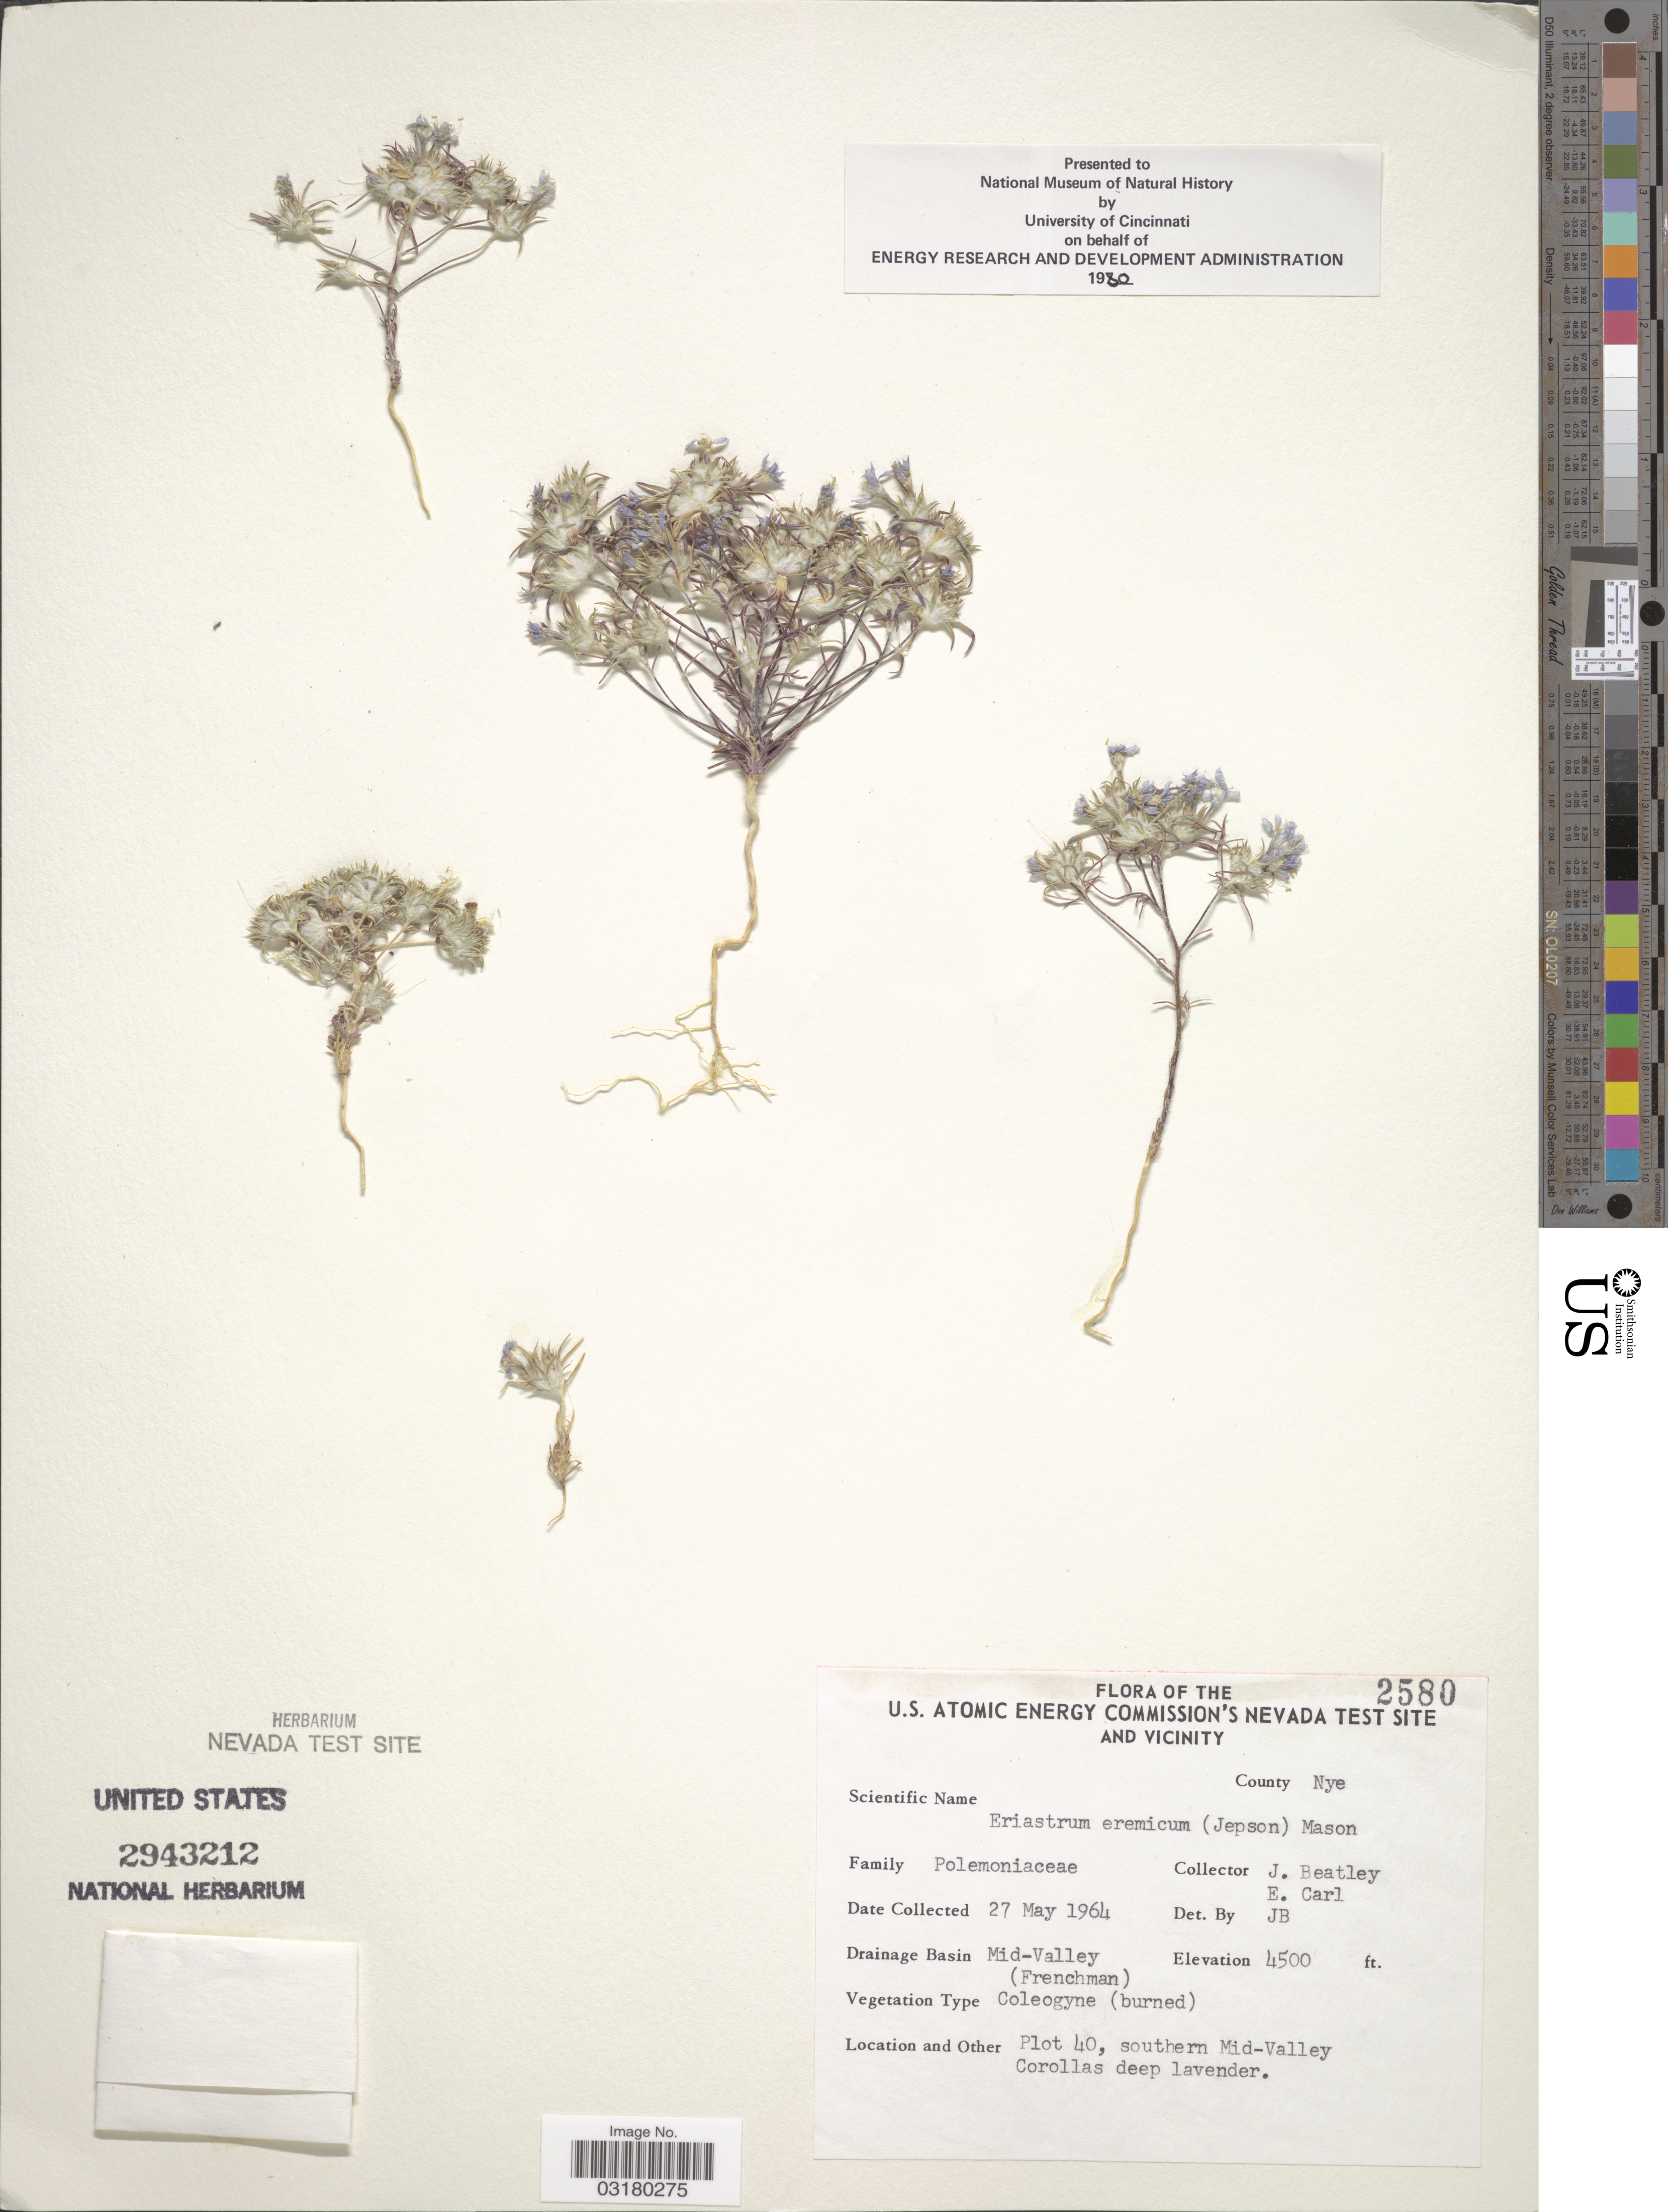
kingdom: Plantae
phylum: Tracheophyta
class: Magnoliopsida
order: Ericales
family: Polemoniaceae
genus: Eriastrum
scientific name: Eriastrum eremicum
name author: (Jeps.) H. Mason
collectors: J. C. Beatley & E. Carl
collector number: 2580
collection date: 1964-05-27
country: United States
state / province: Nevada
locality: The U. S. Atomic Energy Commission's Nevada Test Site and Vicinity. County Nye. Drainage Basin Mid-Valley (Frenchman). Plot 40, southern Mid-Valley.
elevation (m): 1372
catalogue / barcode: US 2943212